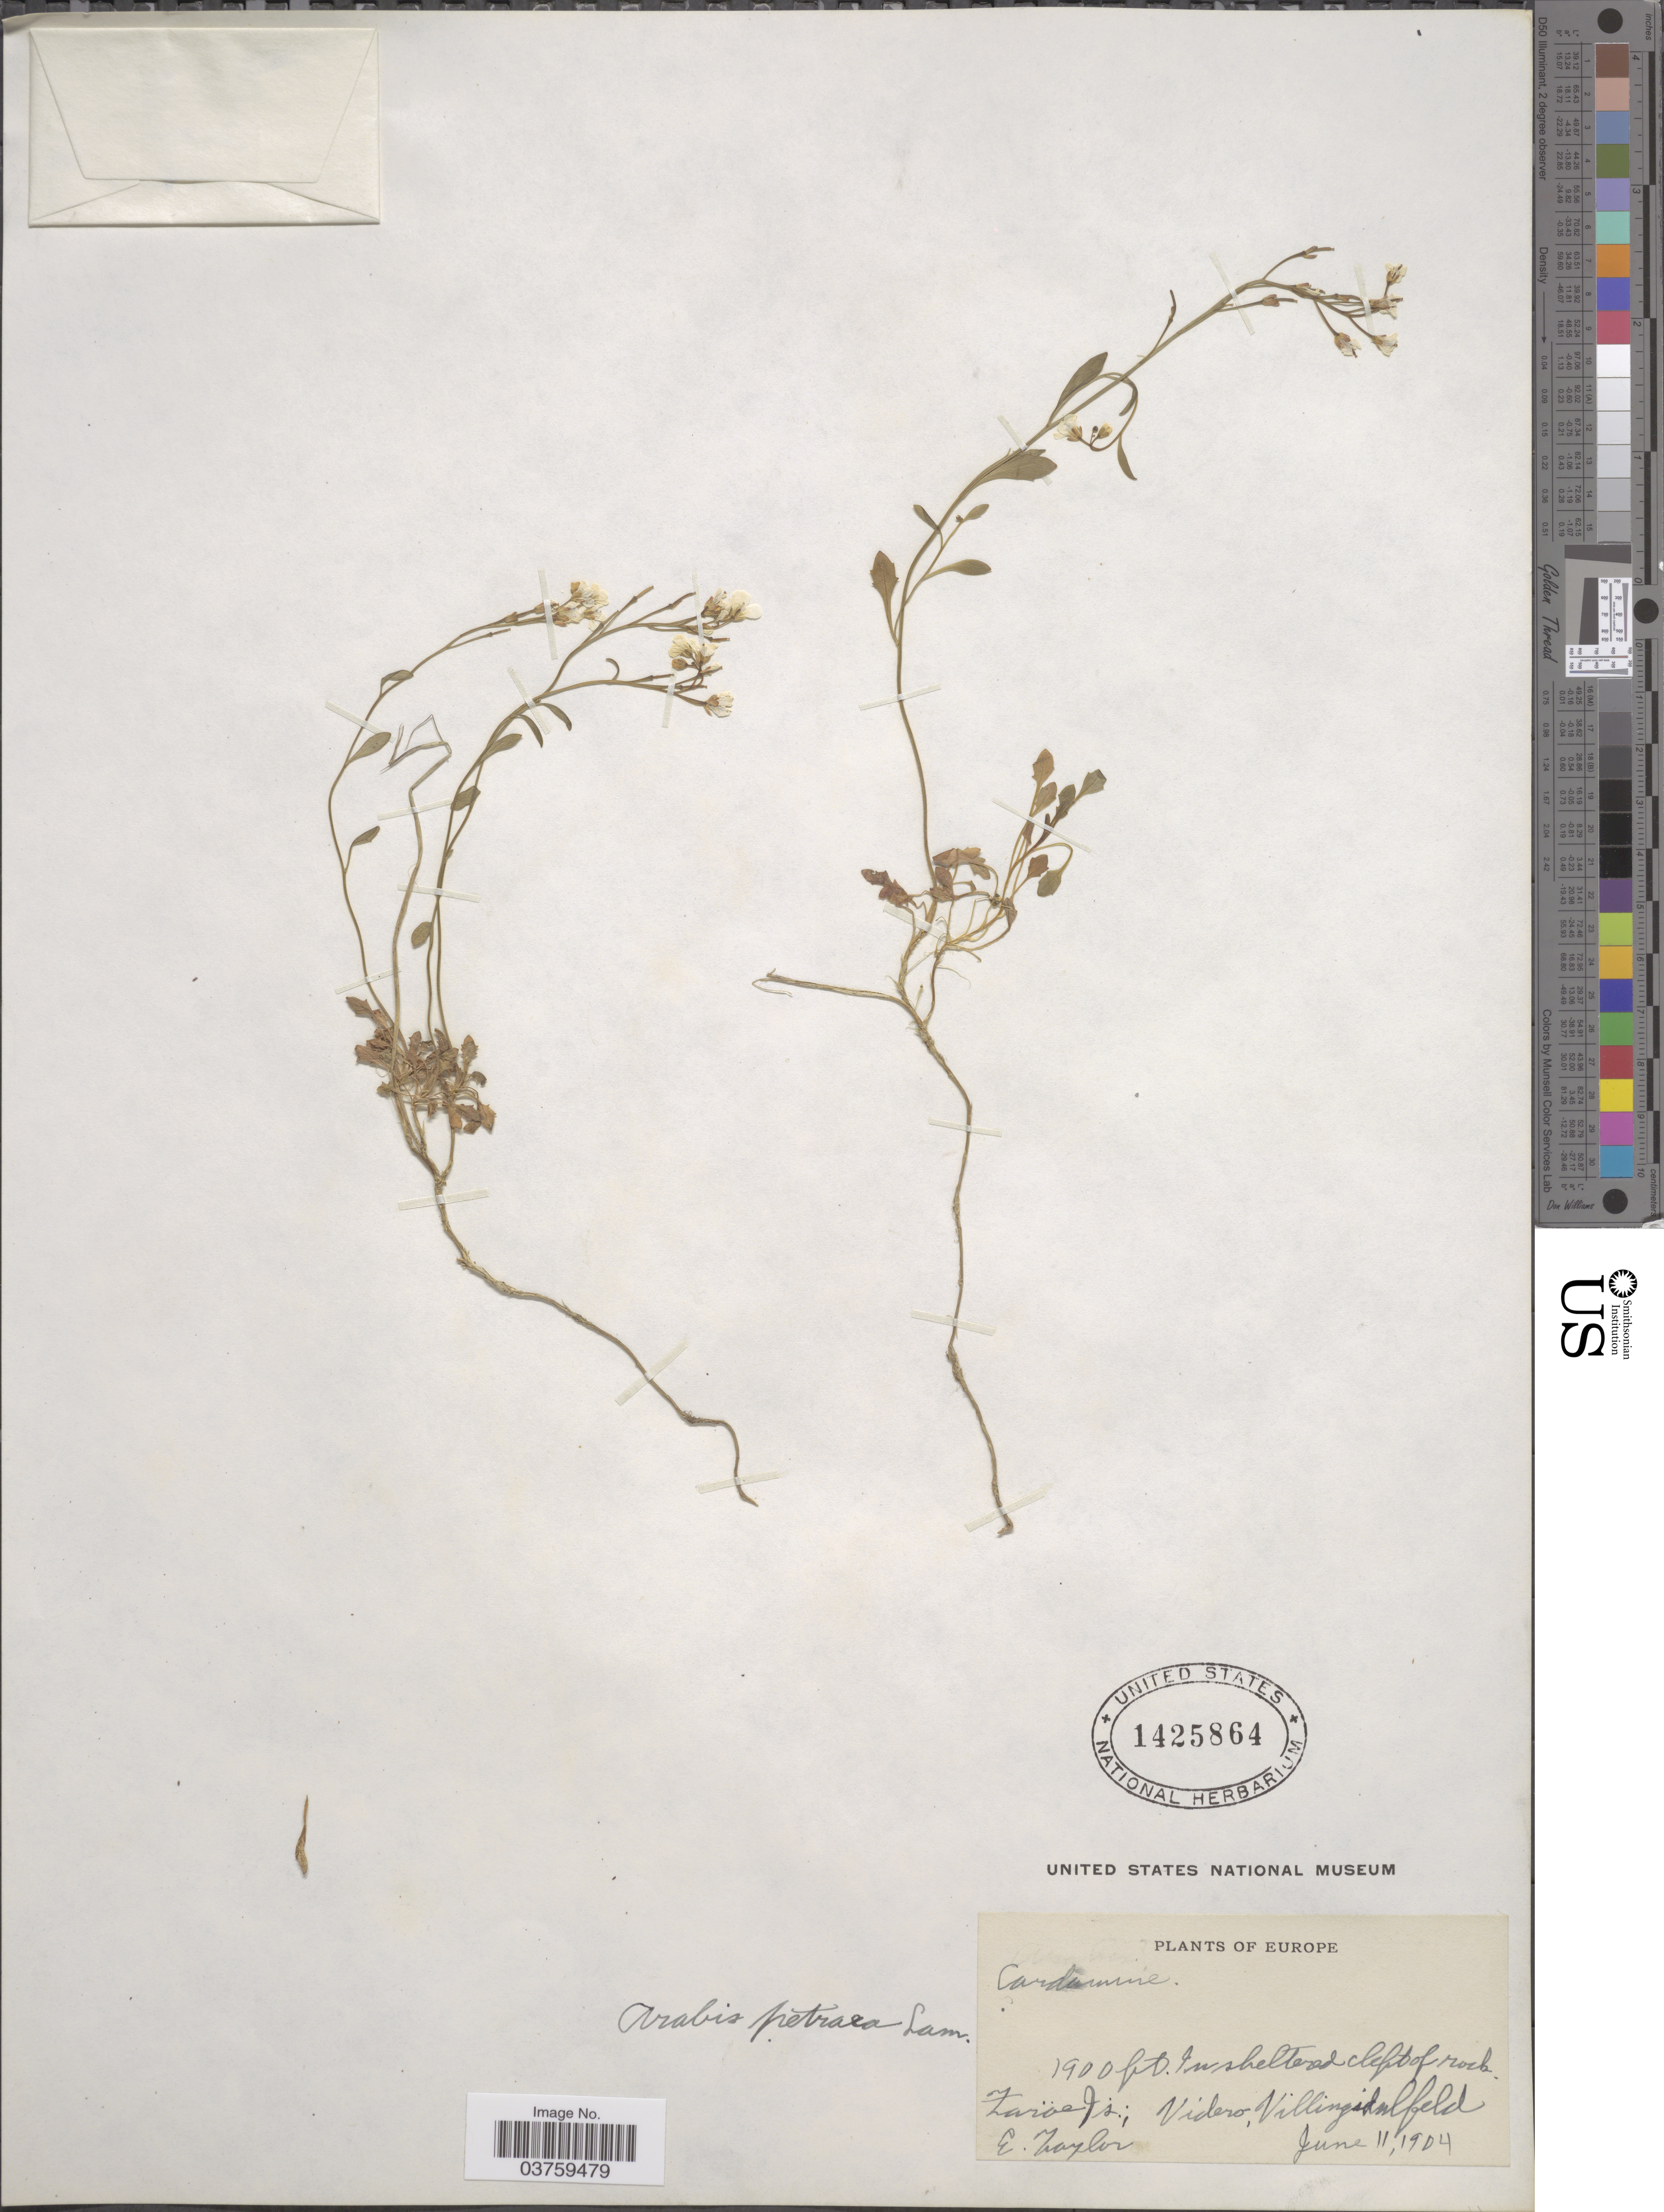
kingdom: Plantae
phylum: Tracheophyta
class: Magnoliopsida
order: Brassicales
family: Brassicaceae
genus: Arabis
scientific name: Arabis petraea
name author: (L.) Lam.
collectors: E. Taylor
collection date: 1904-06-11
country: Faroe Islands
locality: Europe. In sheltered cleft of rock. Faröe Is.; Videro, Villingidalfeld.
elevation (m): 579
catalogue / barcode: US 1425864